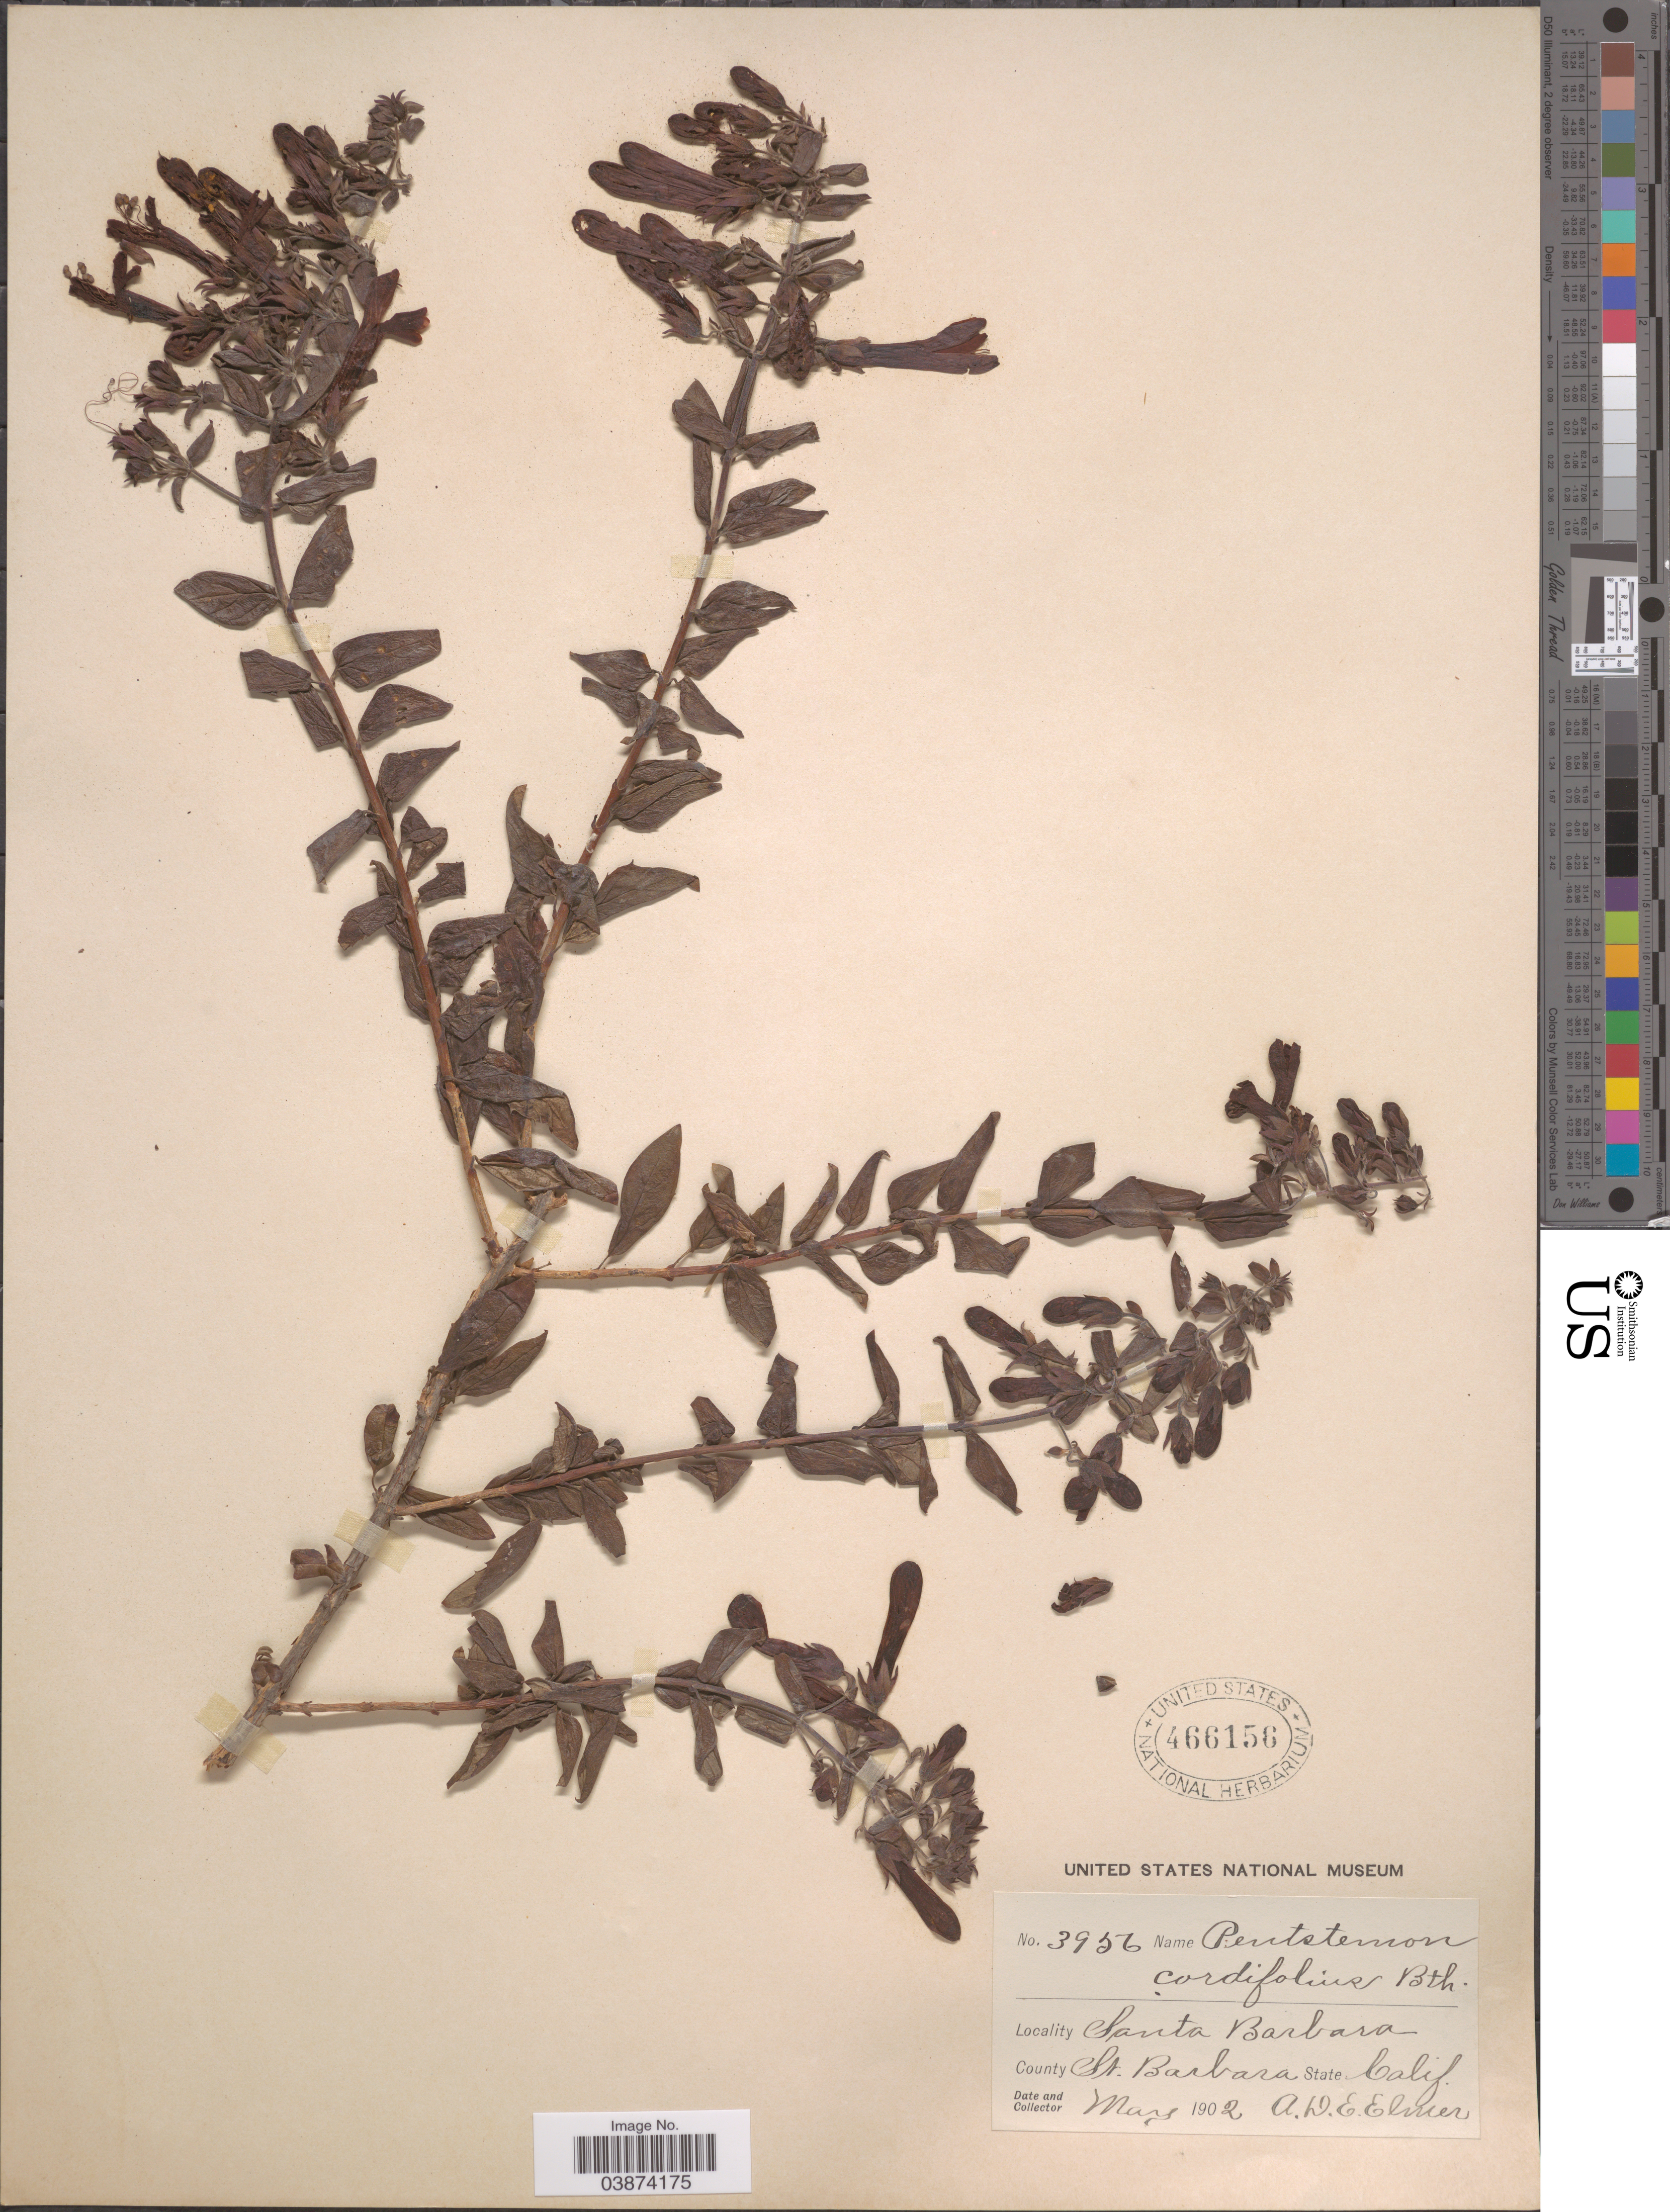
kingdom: Plantae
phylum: Tracheophyta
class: Magnoliopsida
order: Lamiales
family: Plantaginaceae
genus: Penstemon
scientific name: Penstemon cordifolius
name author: Benth.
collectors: A. D. E. Elmer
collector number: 3956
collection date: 1902-05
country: United States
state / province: California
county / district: Santa Barbara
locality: Santa Barbara. County St. Barbara.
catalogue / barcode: US 466156